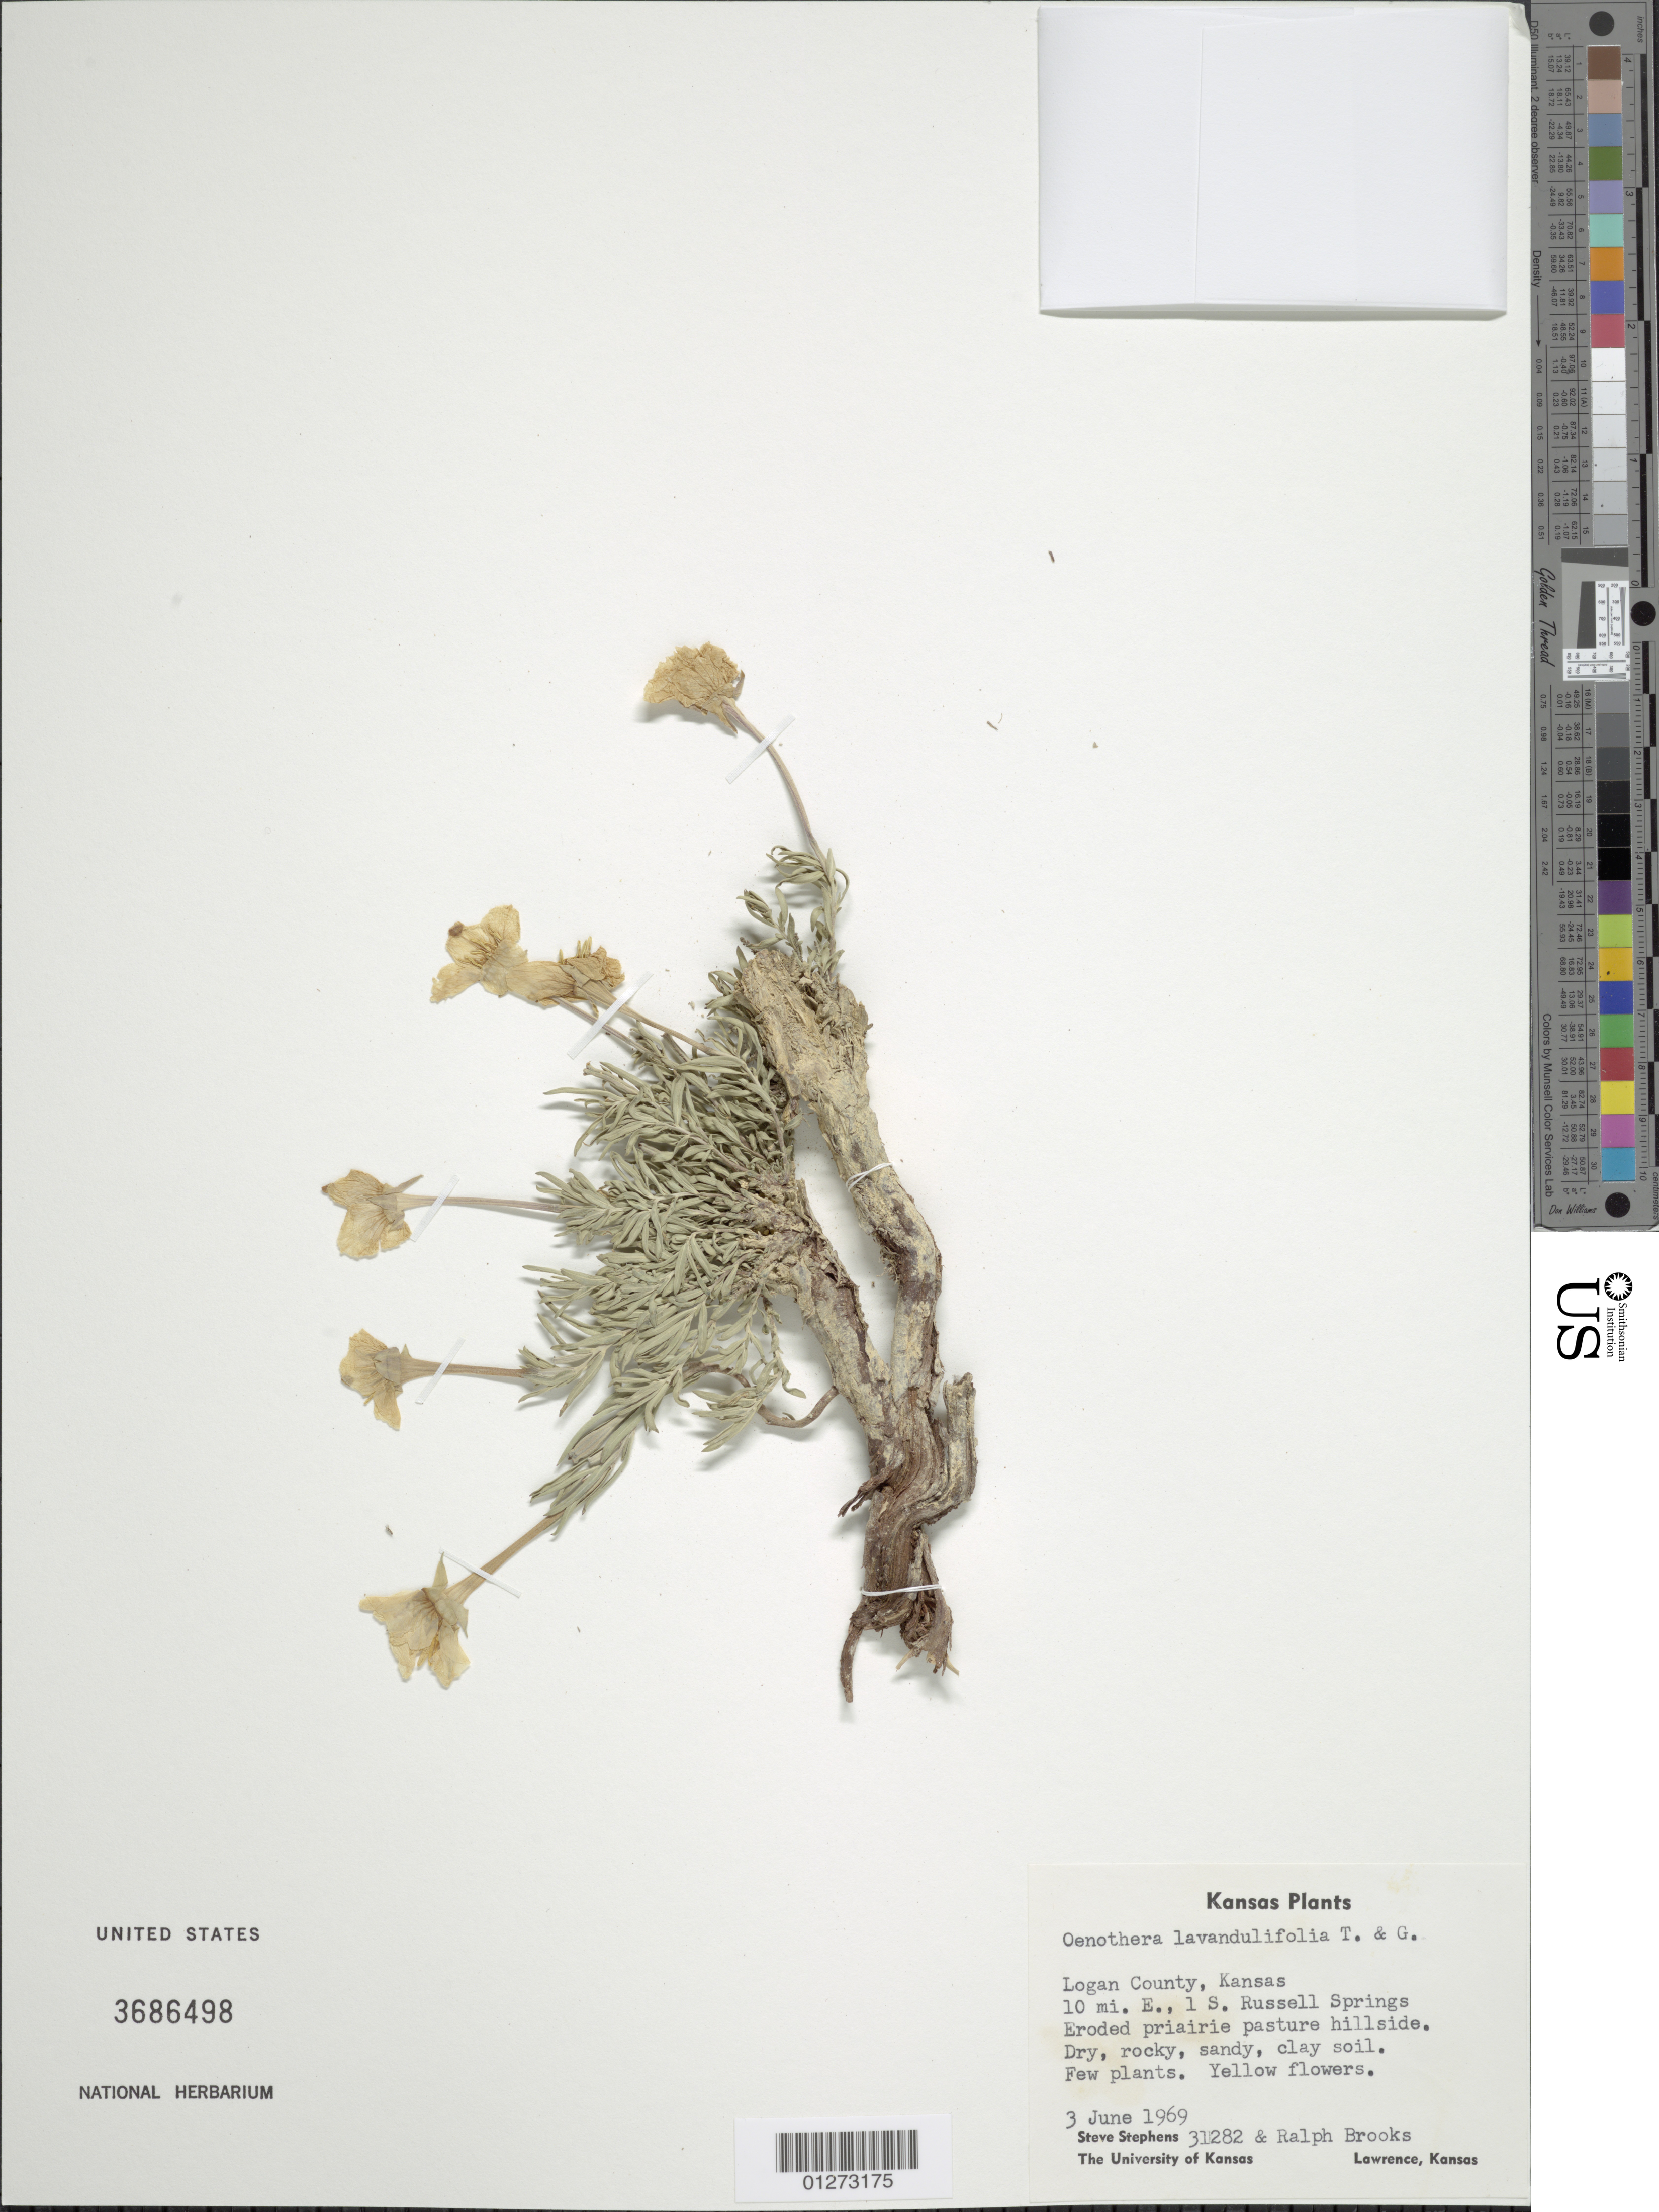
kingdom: Plantae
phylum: Tracheophyta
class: Magnoliopsida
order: Myrtales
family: Onagraceae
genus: Oenothera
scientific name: Oenothera lavandulifolia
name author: Torr. & A. Gray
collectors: S. Stephens & R. E. Brooks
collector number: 31282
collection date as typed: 3 June 1969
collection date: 1969-06-03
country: United States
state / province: Kansas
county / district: Logan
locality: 10 mi E, 1 S Russell Springs.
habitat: Dry, rocky, sandy, clay soil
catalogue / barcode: US 3686498